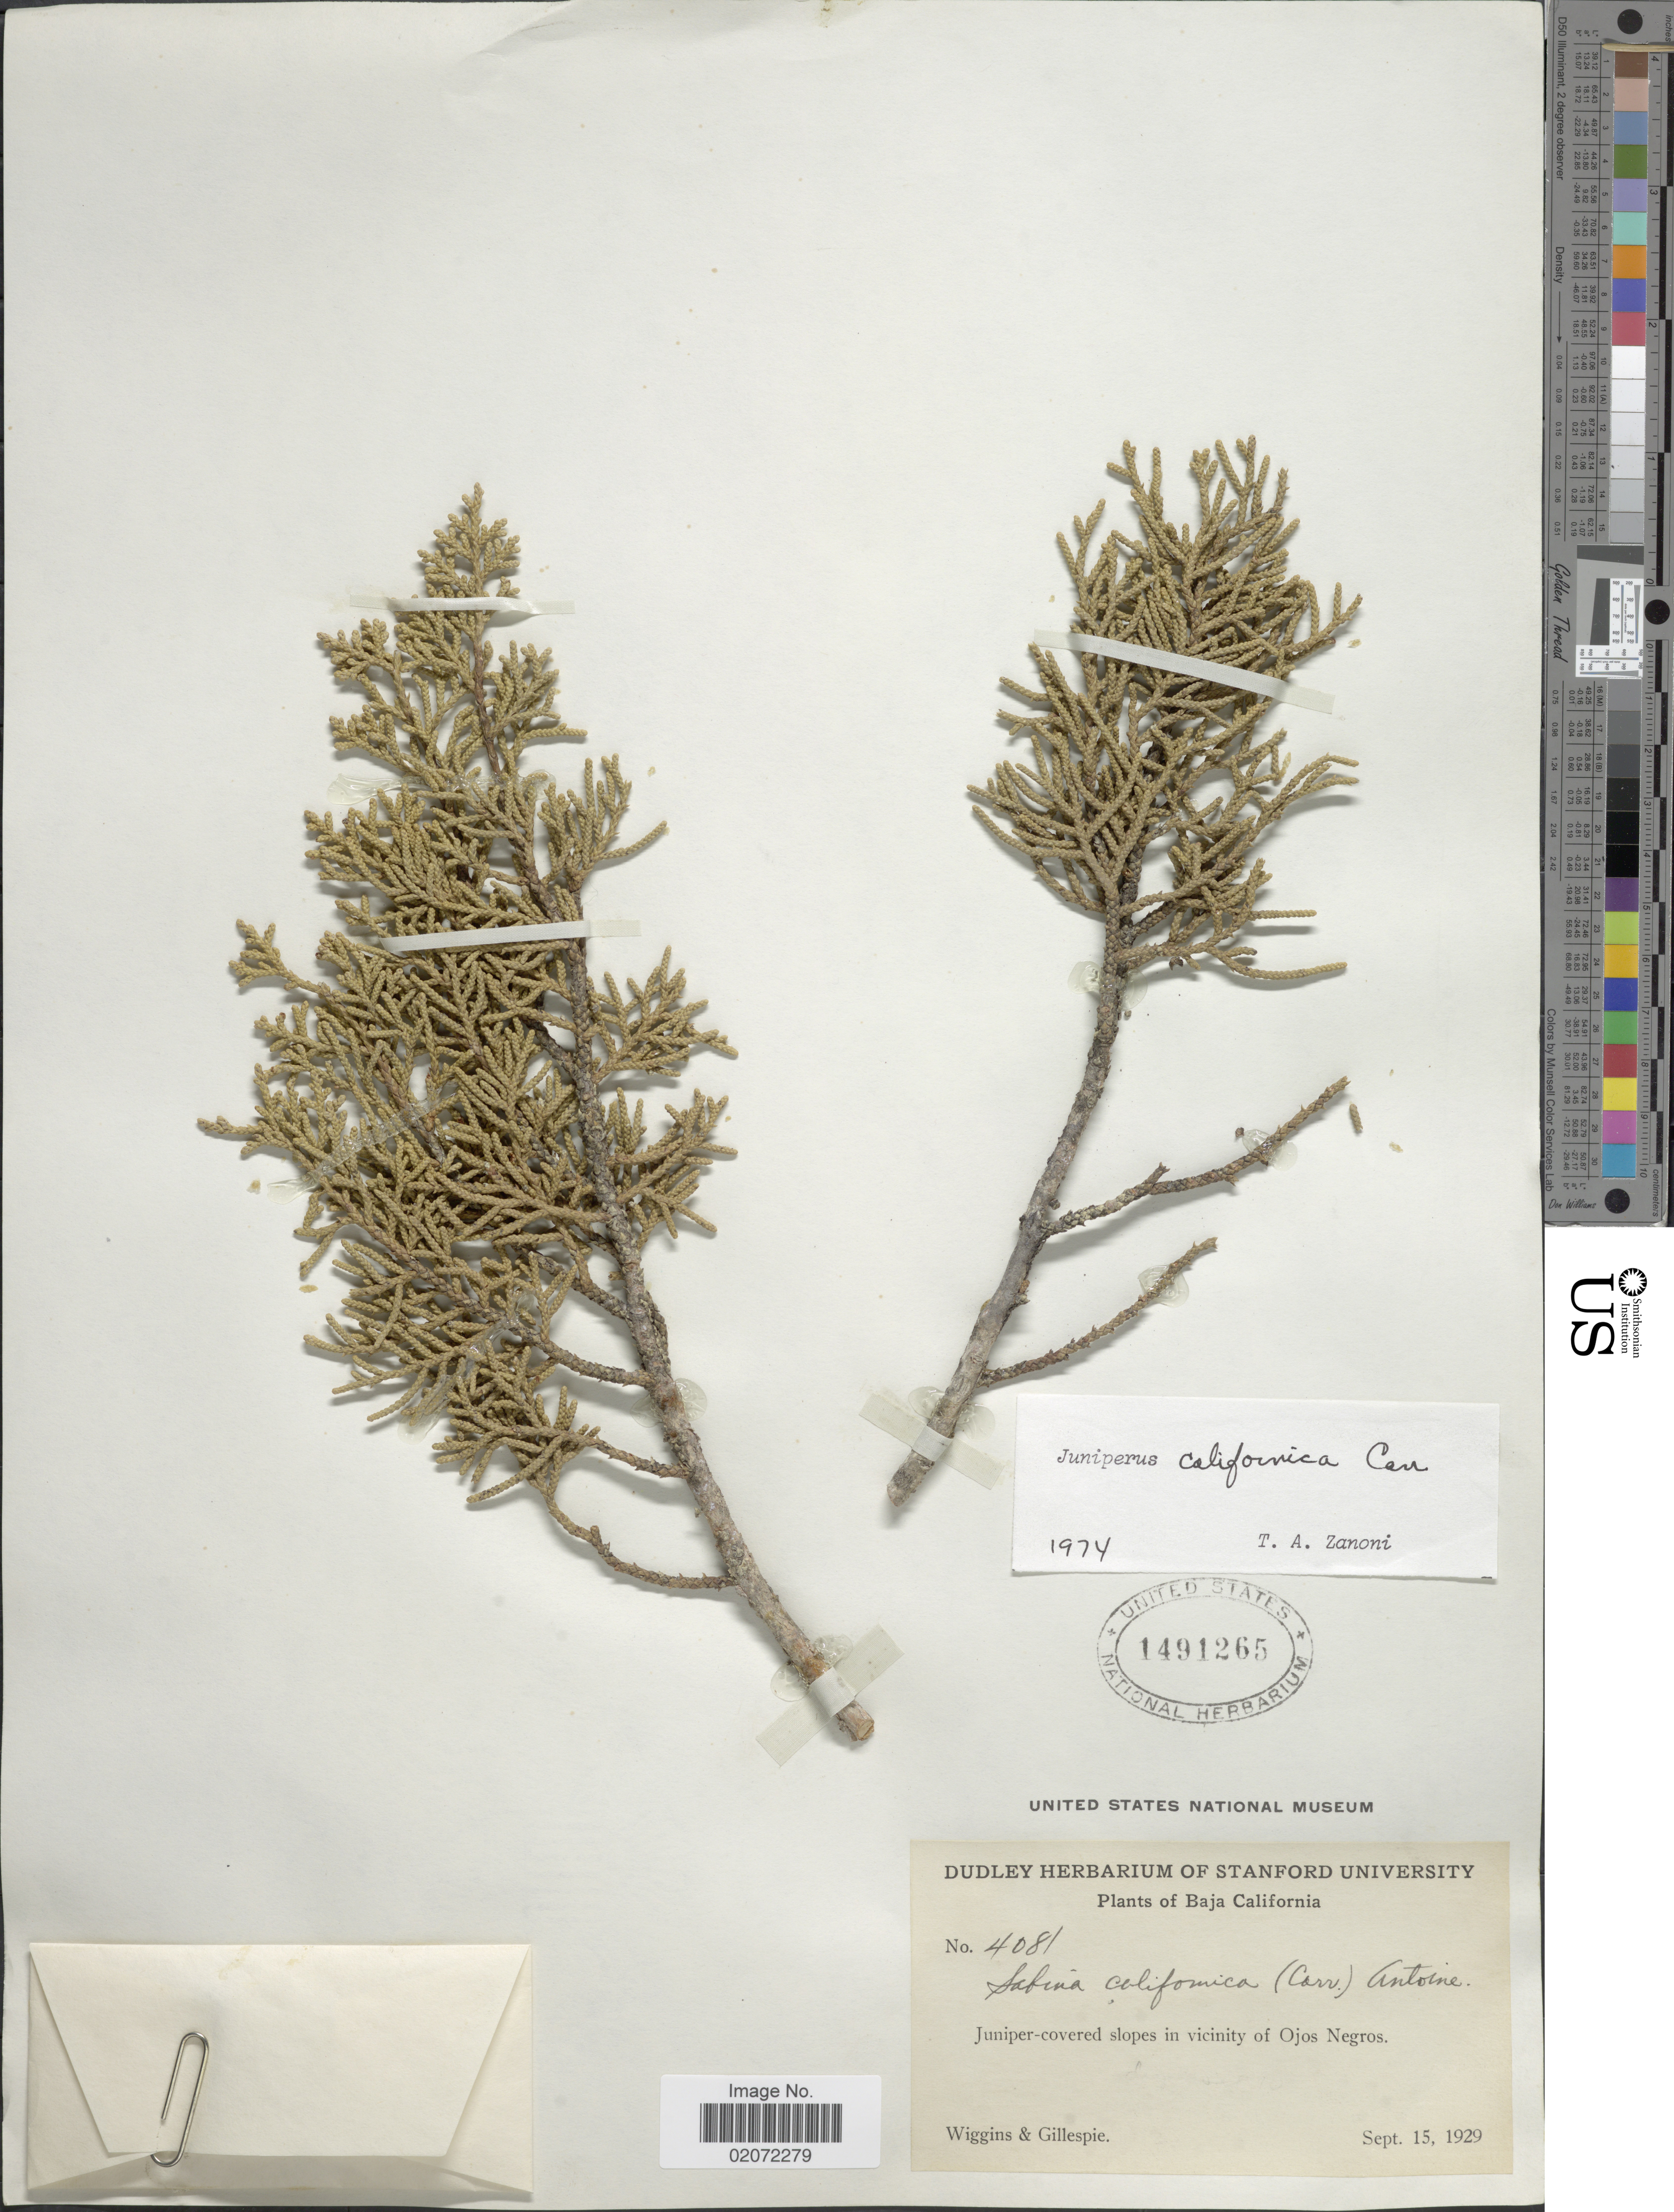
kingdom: Plantae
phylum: Tracheophyta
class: Pinopsida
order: Pinales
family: Cupressaceae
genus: Juniperus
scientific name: Juniperus californica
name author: Carrière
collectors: -- Wiggins & -- Gillespie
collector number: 4081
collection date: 1929-09-15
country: Mexico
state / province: Baja California Norte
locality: Juniper covered slopes in vicinity of Ojos Negros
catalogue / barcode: US 1491265